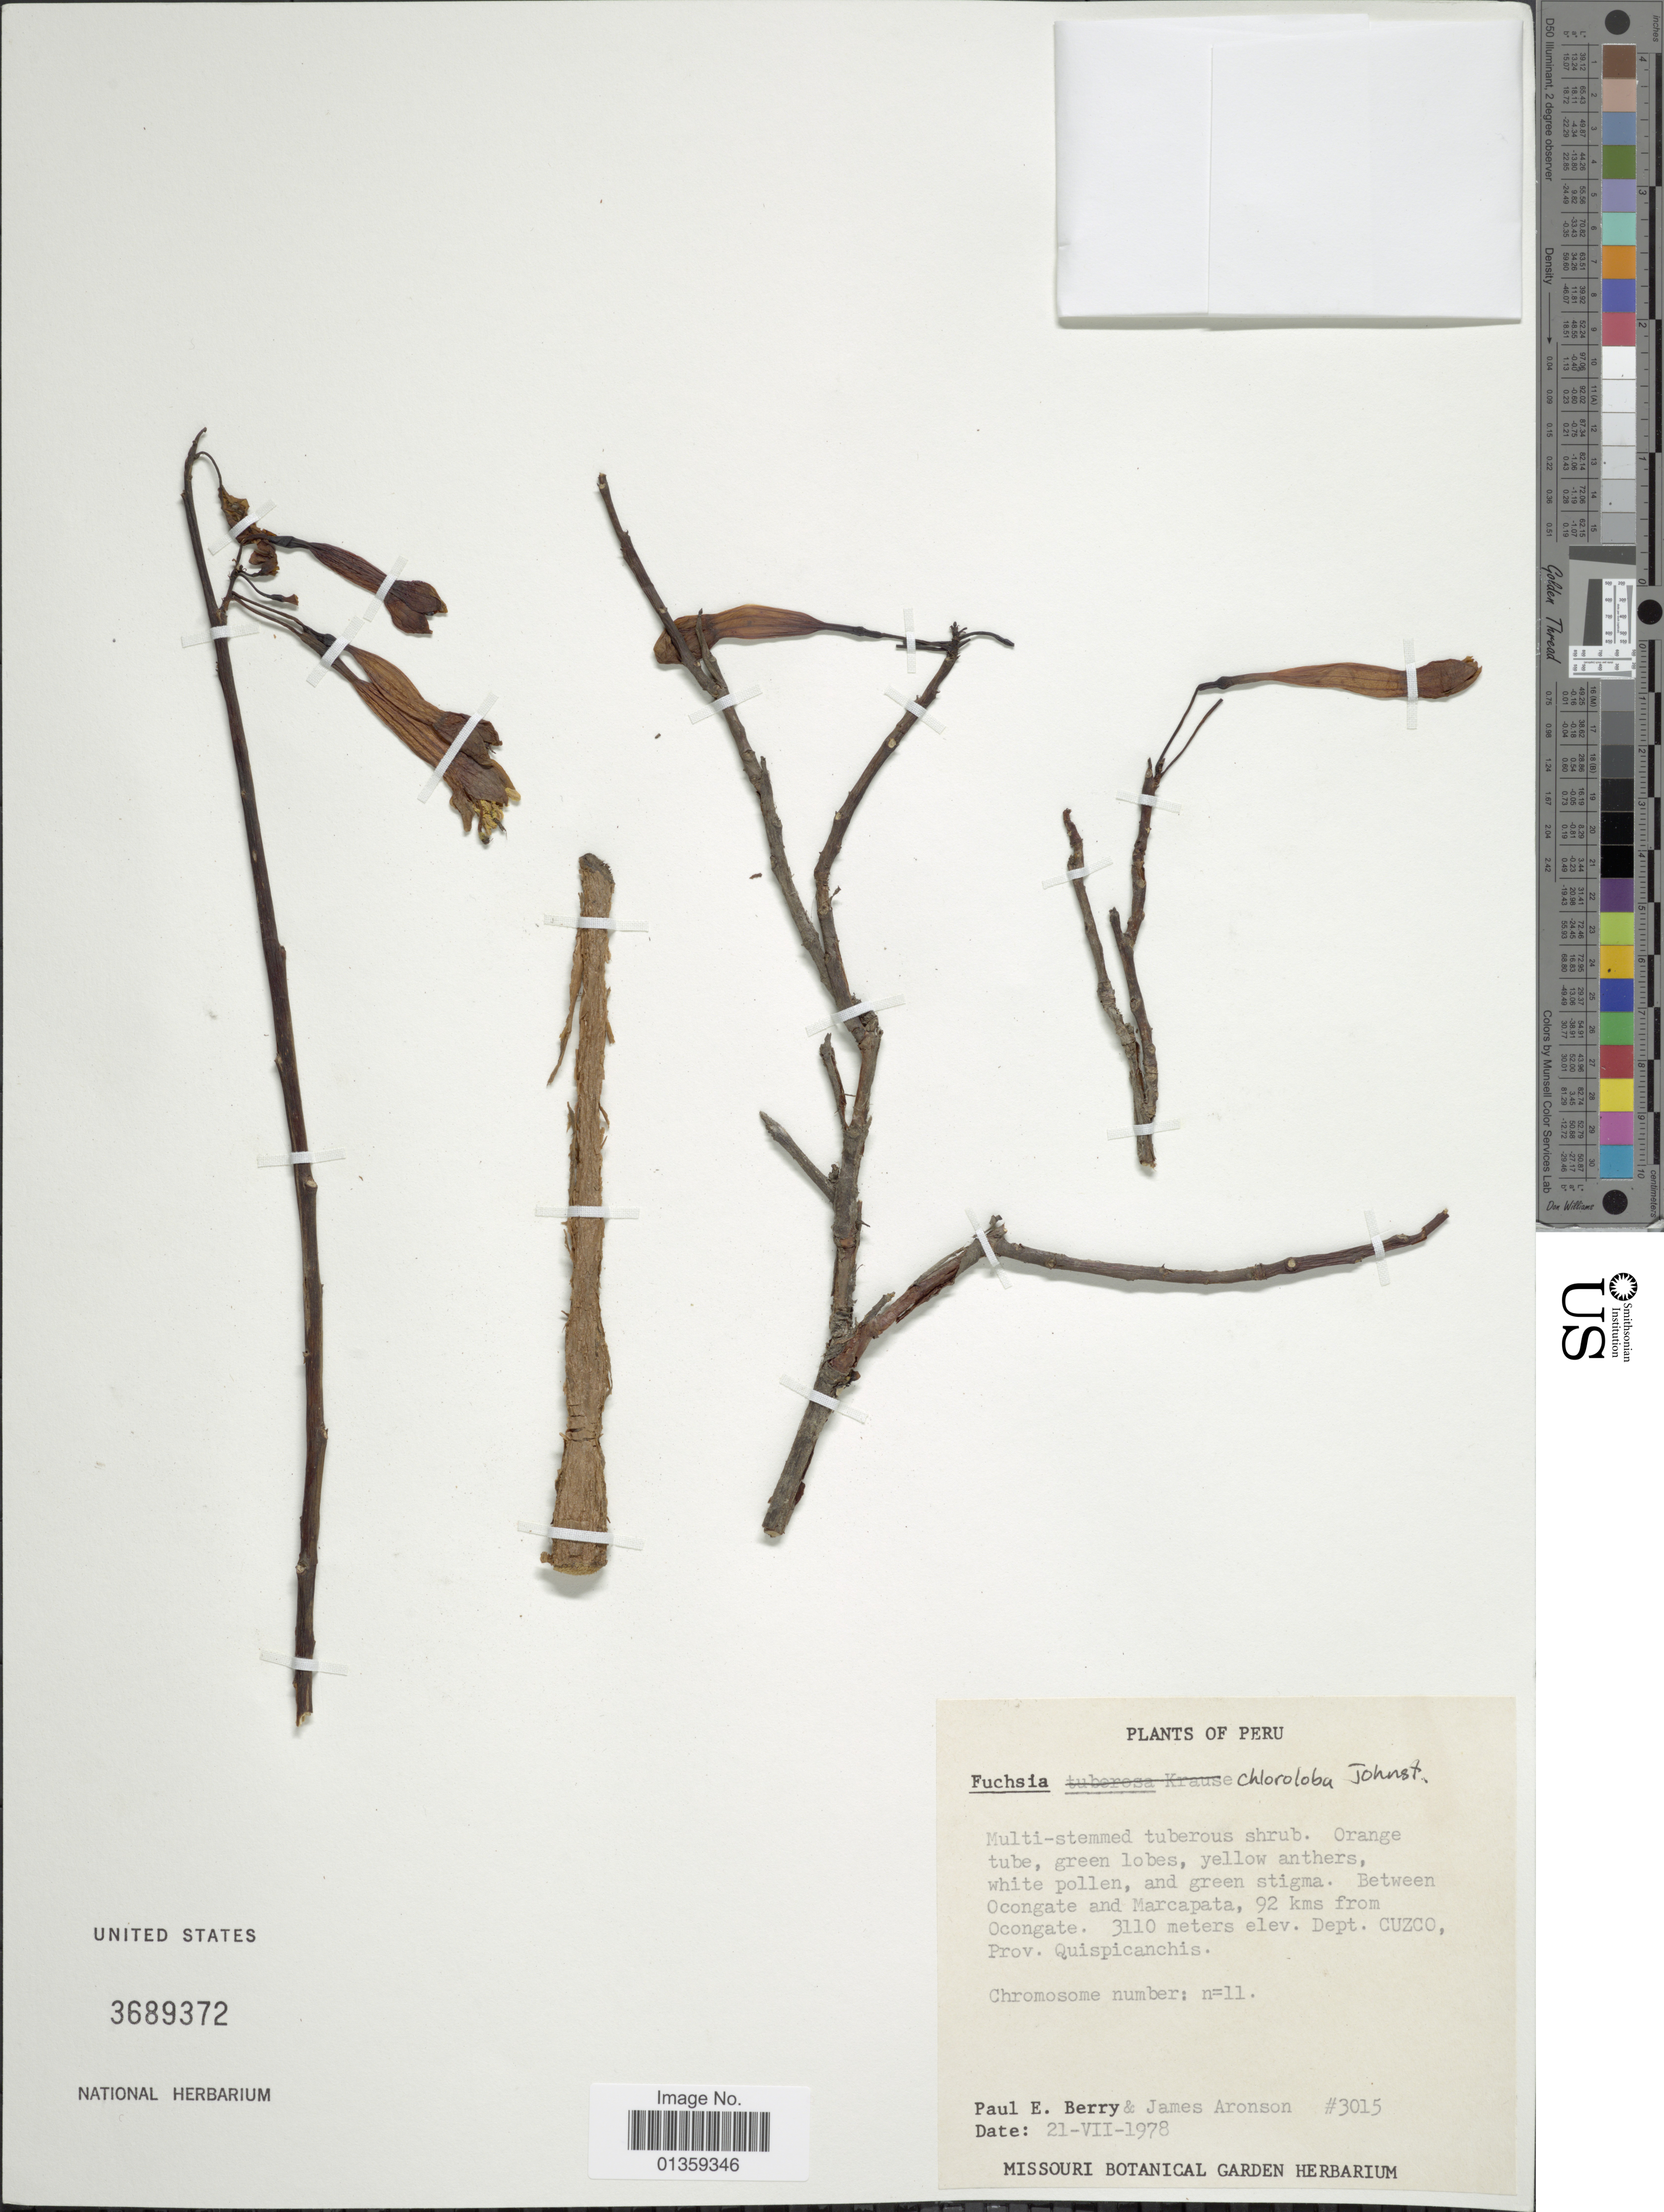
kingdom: Plantae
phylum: Tracheophyta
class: Magnoliopsida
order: Myrtales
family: Onagraceae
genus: Fuchsia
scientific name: Fuchsia chloroloba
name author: I.M. Johnst.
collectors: P. E. Berry & J. Aronson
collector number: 3015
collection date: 1978-07-21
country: Peru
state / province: Cusco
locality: Between Ocongate and Marcapata, 92 kms from Ocongate, Prov. Quispicanchis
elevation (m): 3110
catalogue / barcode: US 3689372